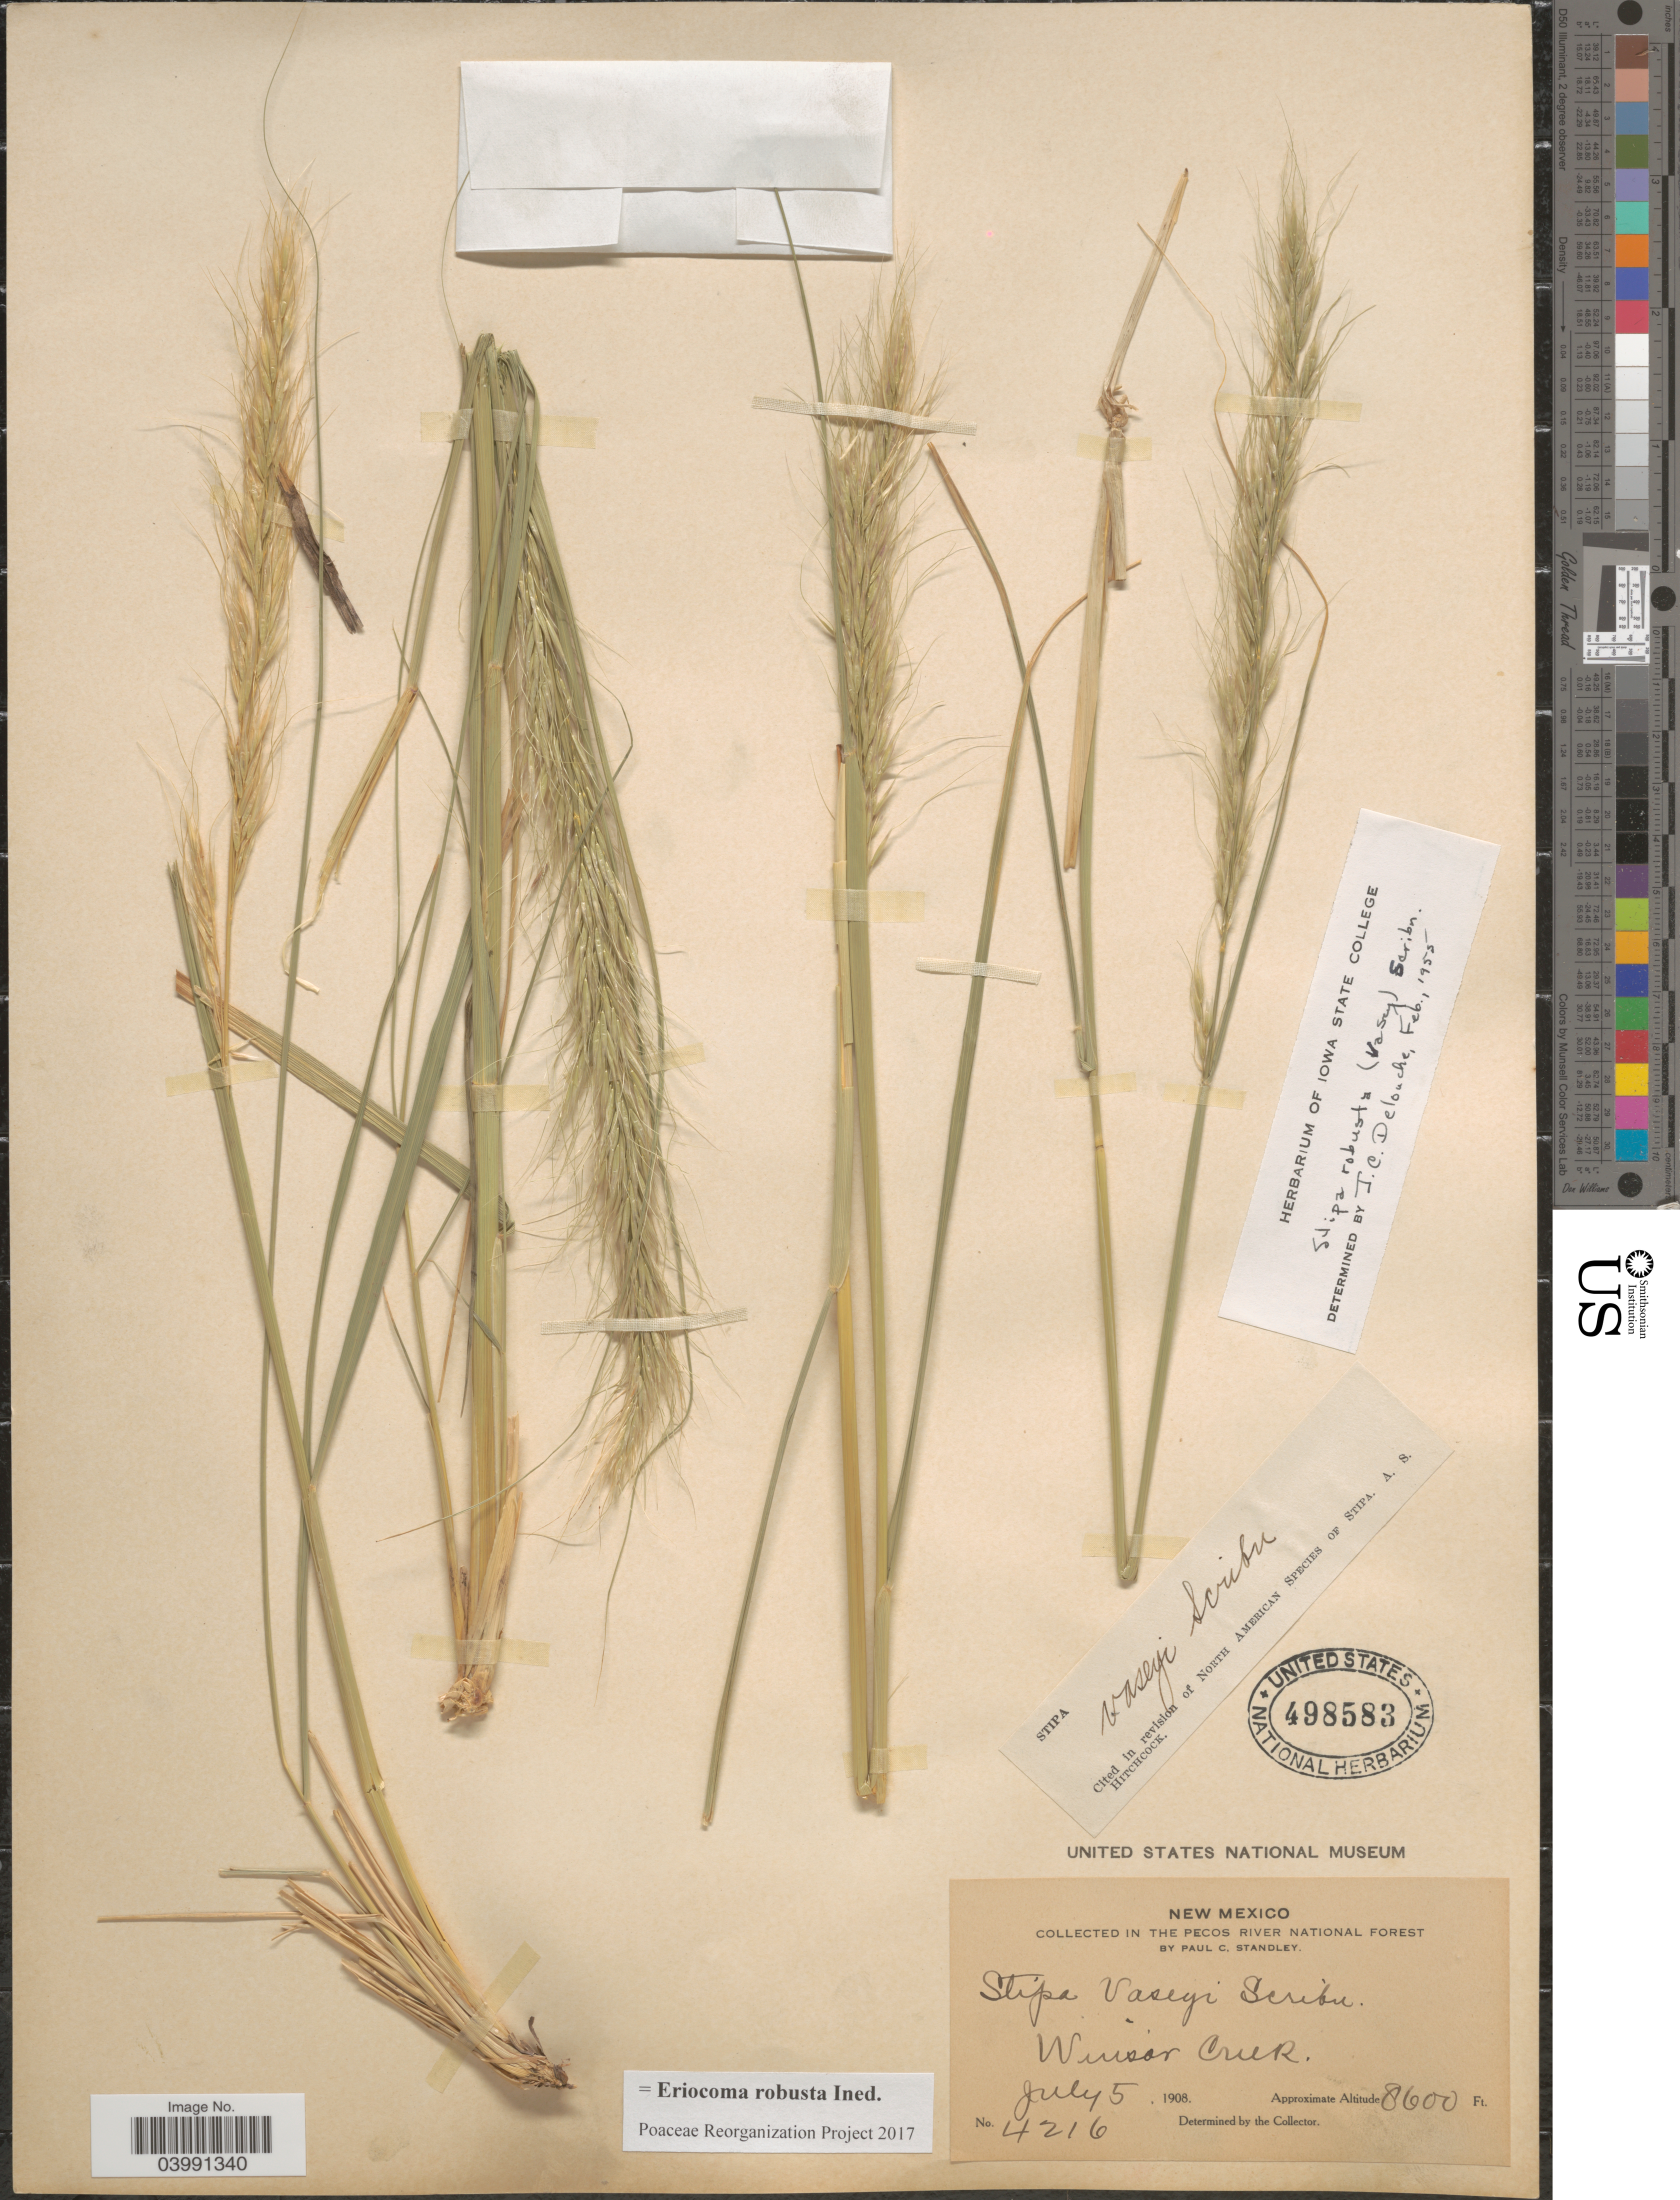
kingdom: Plantae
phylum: Tracheophyta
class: Liliopsida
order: Poales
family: Poaceae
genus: Eriocoma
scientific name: Eriocoma robusta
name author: (Vasey) Romasch.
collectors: P. C. Standley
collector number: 4216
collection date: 1908-07-05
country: United States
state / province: New Mexico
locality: In the Pecos River National Forest. Winsor Creek.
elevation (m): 2621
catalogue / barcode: US 498583